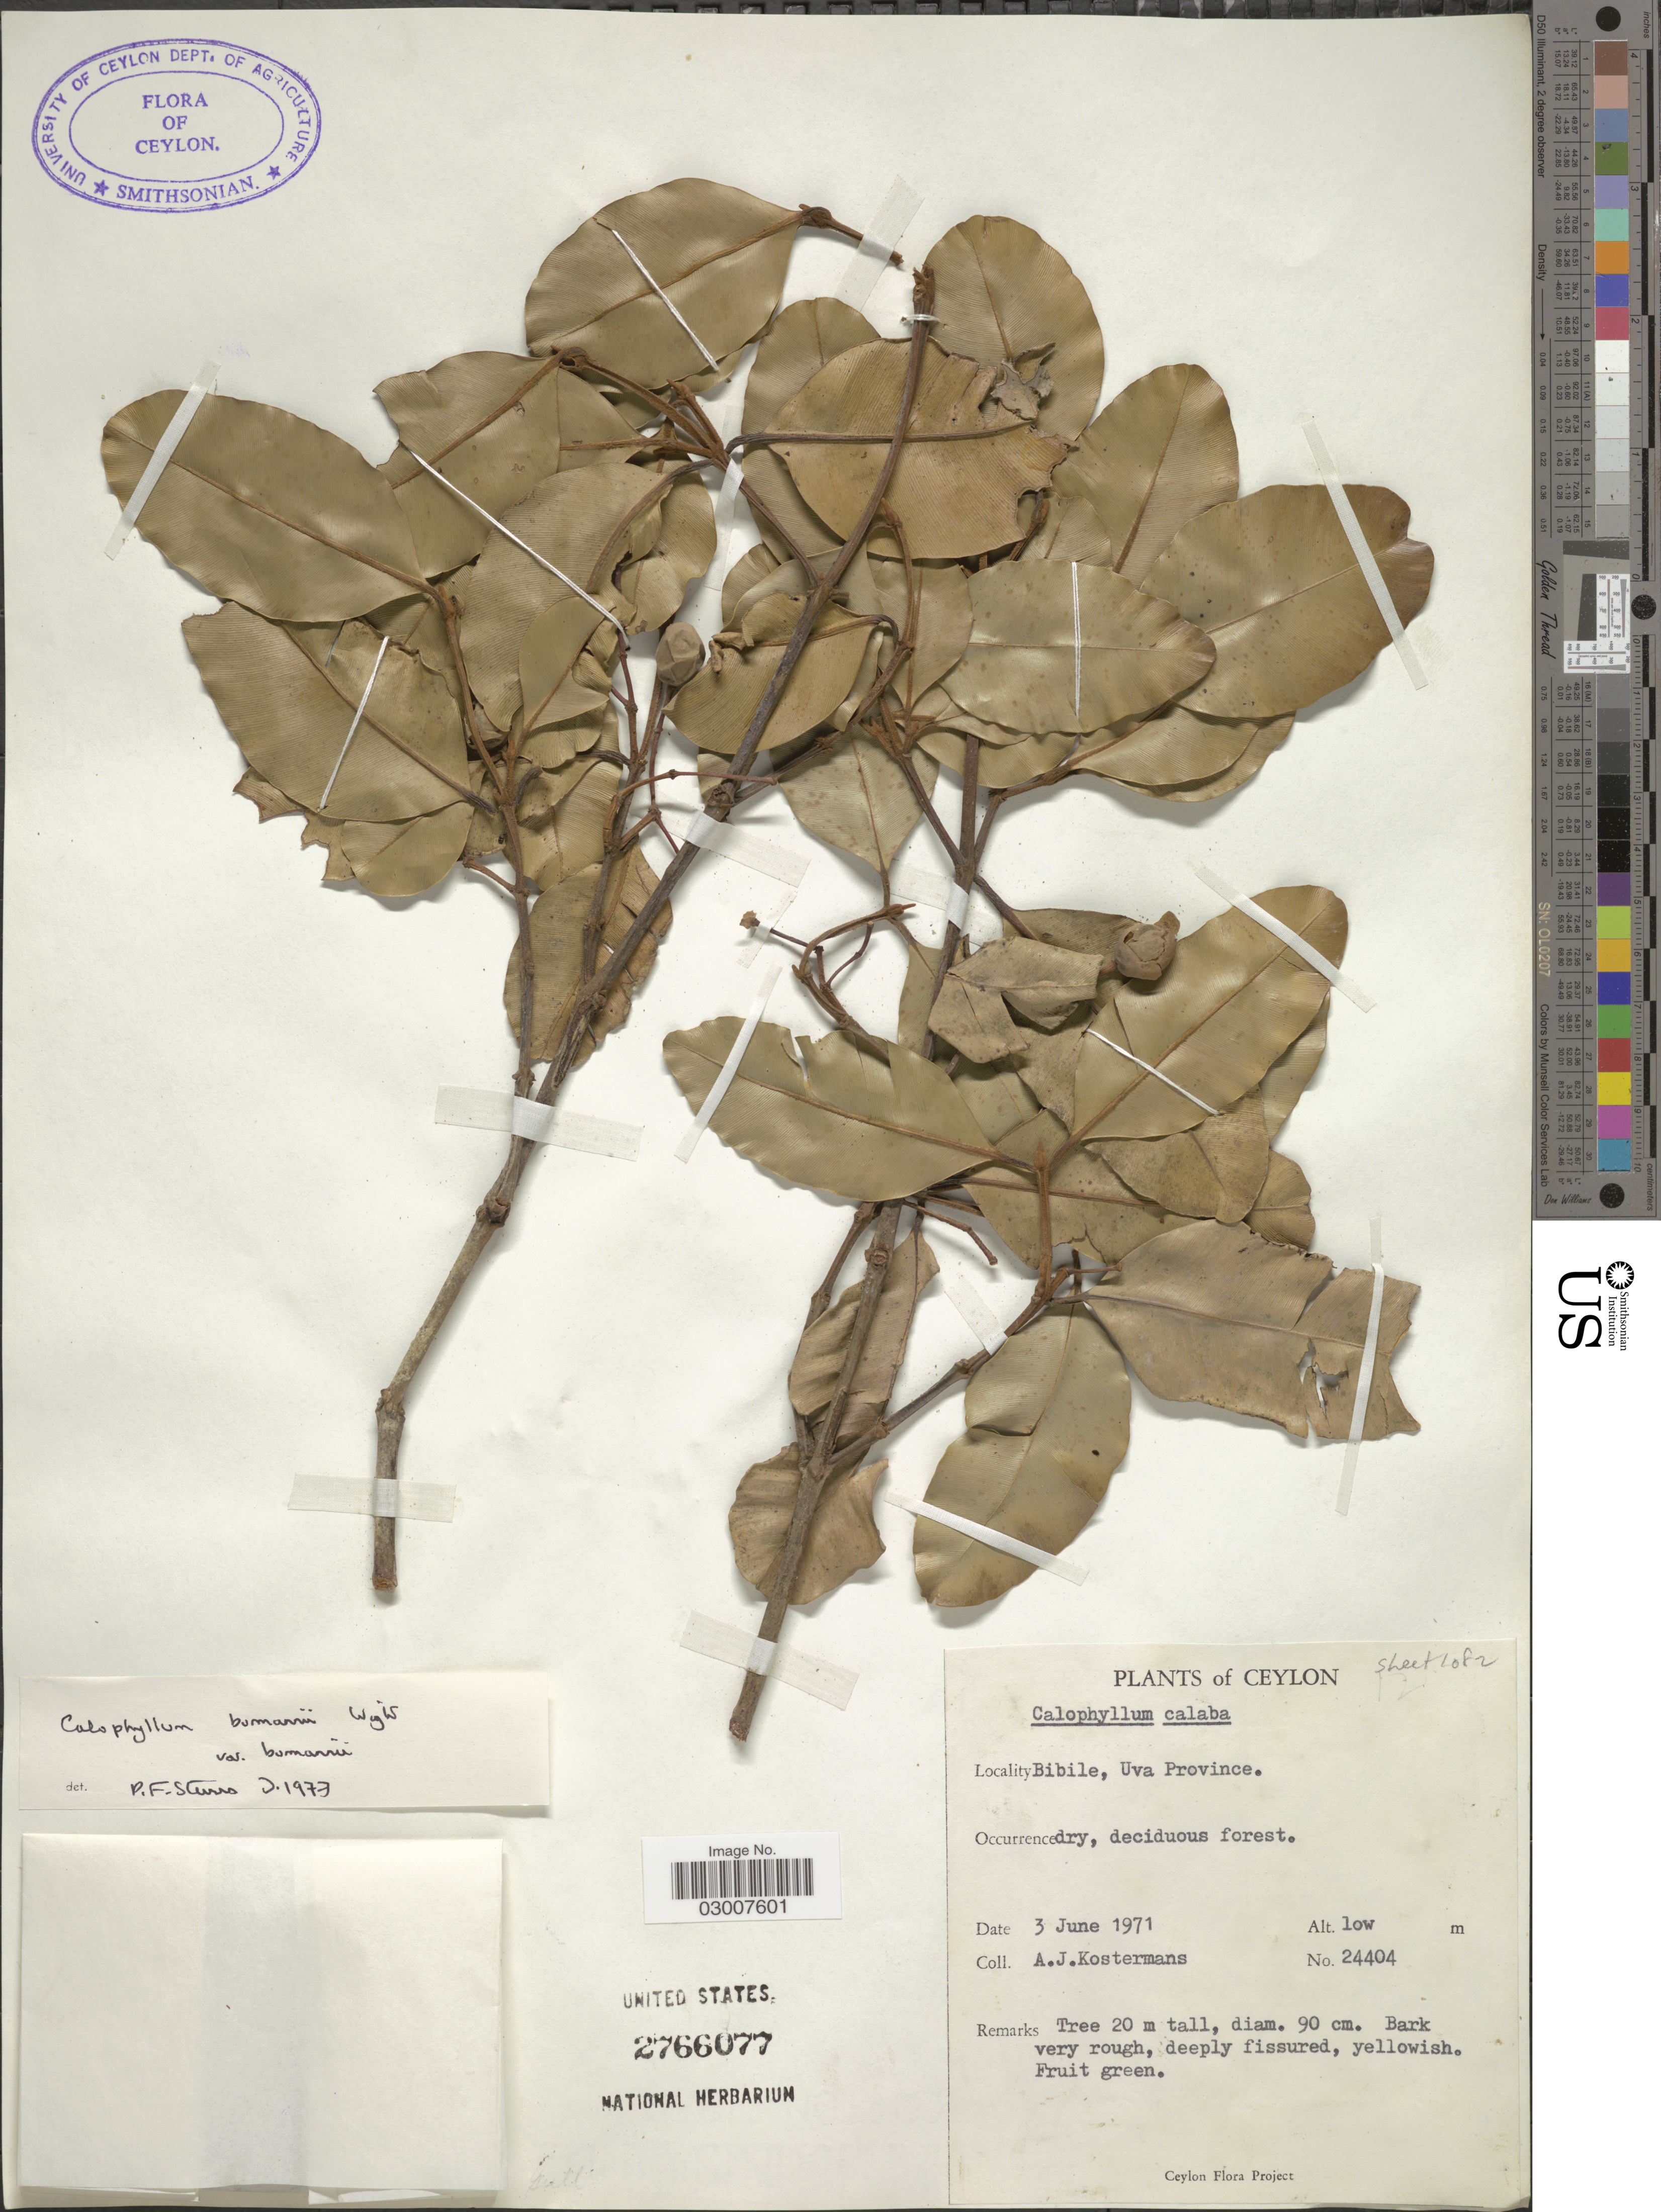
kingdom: Plantae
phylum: Tracheophyta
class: Magnoliopsida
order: Malpighiales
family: Calophyllaceae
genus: Calophyllum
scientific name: Calophyllum calaba var. calaba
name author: L.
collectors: A. J. G. Kostermans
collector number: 24404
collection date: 1971-06-03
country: Sri Lanka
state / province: Uva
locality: Ceylon. Bibile.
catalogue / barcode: US 2766077